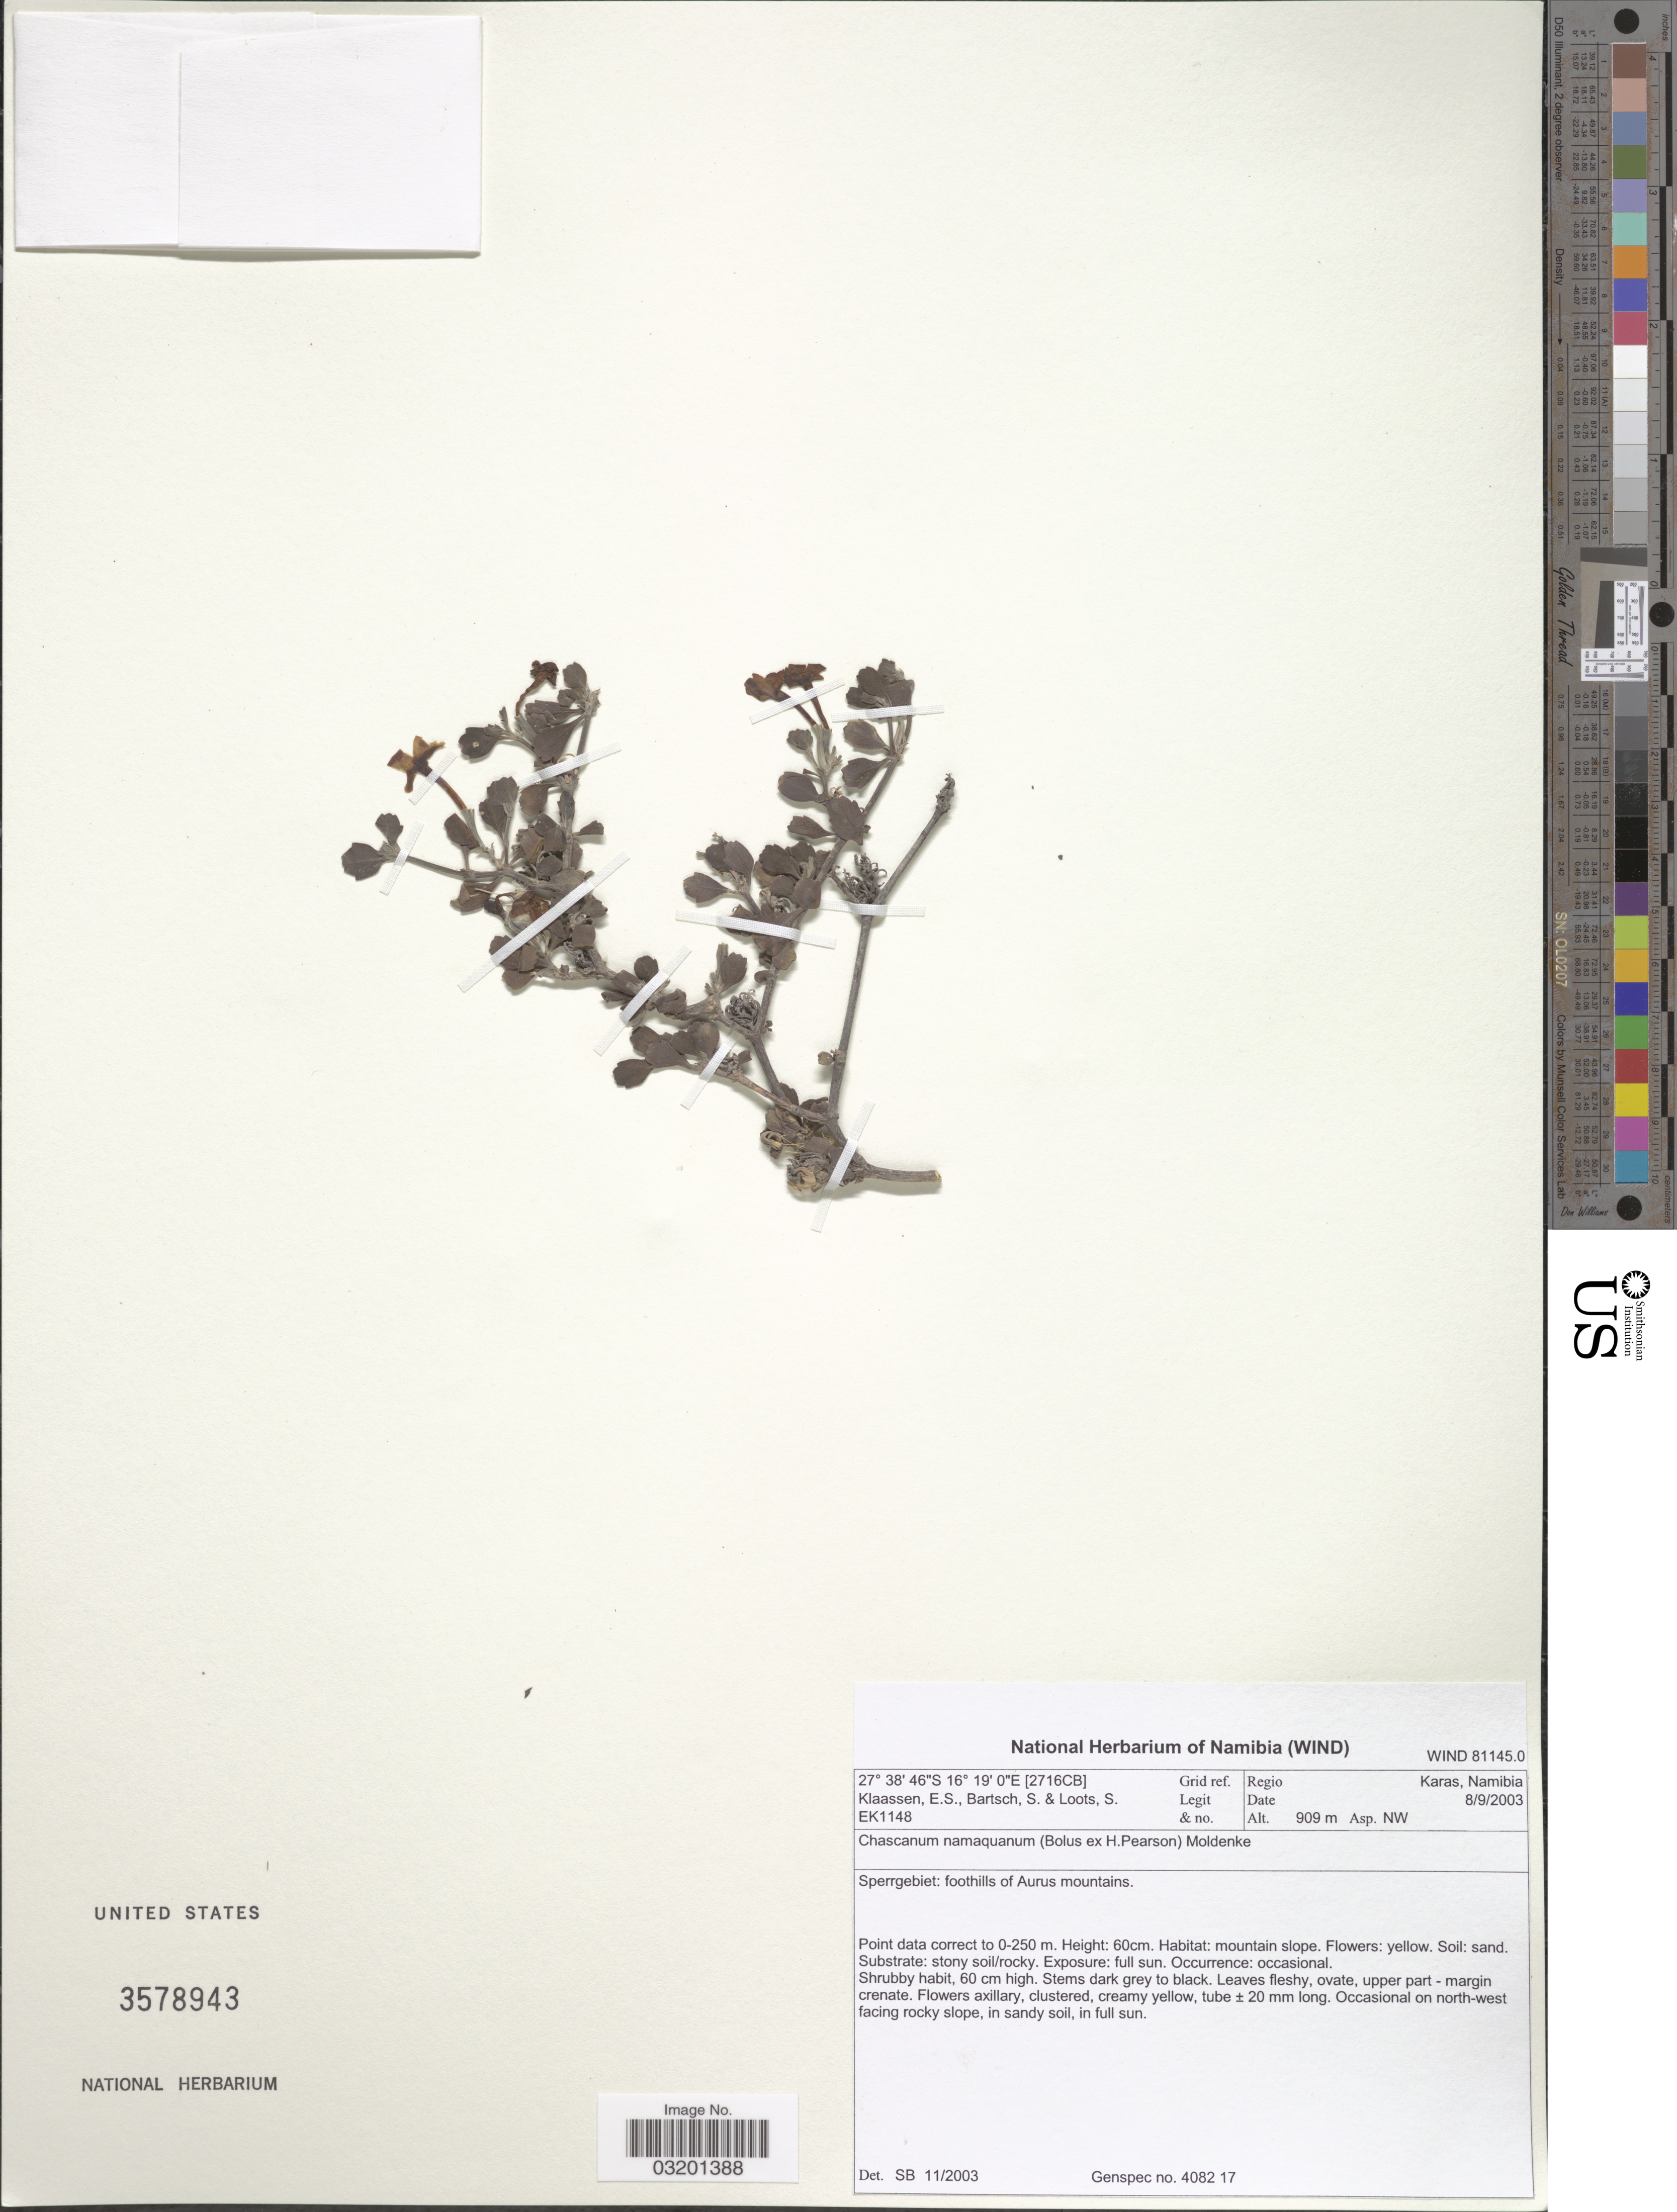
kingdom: Plantae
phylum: Tracheophyta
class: Magnoliopsida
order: Lamiales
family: Verbenaceae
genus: Chascanum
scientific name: Chascanum namaquanum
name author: (Bolus ex H. Pearson) Moldenke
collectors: E. S. Klaassen, S. Bartsch & S. Loots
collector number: EK1148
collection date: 2003-09-08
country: Namibia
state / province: Karas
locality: [2716CB] Grid ref., Regio Karas, Namibia, Sperrgebiet: foothills of Aurus mountains.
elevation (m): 909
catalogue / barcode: US 3578943